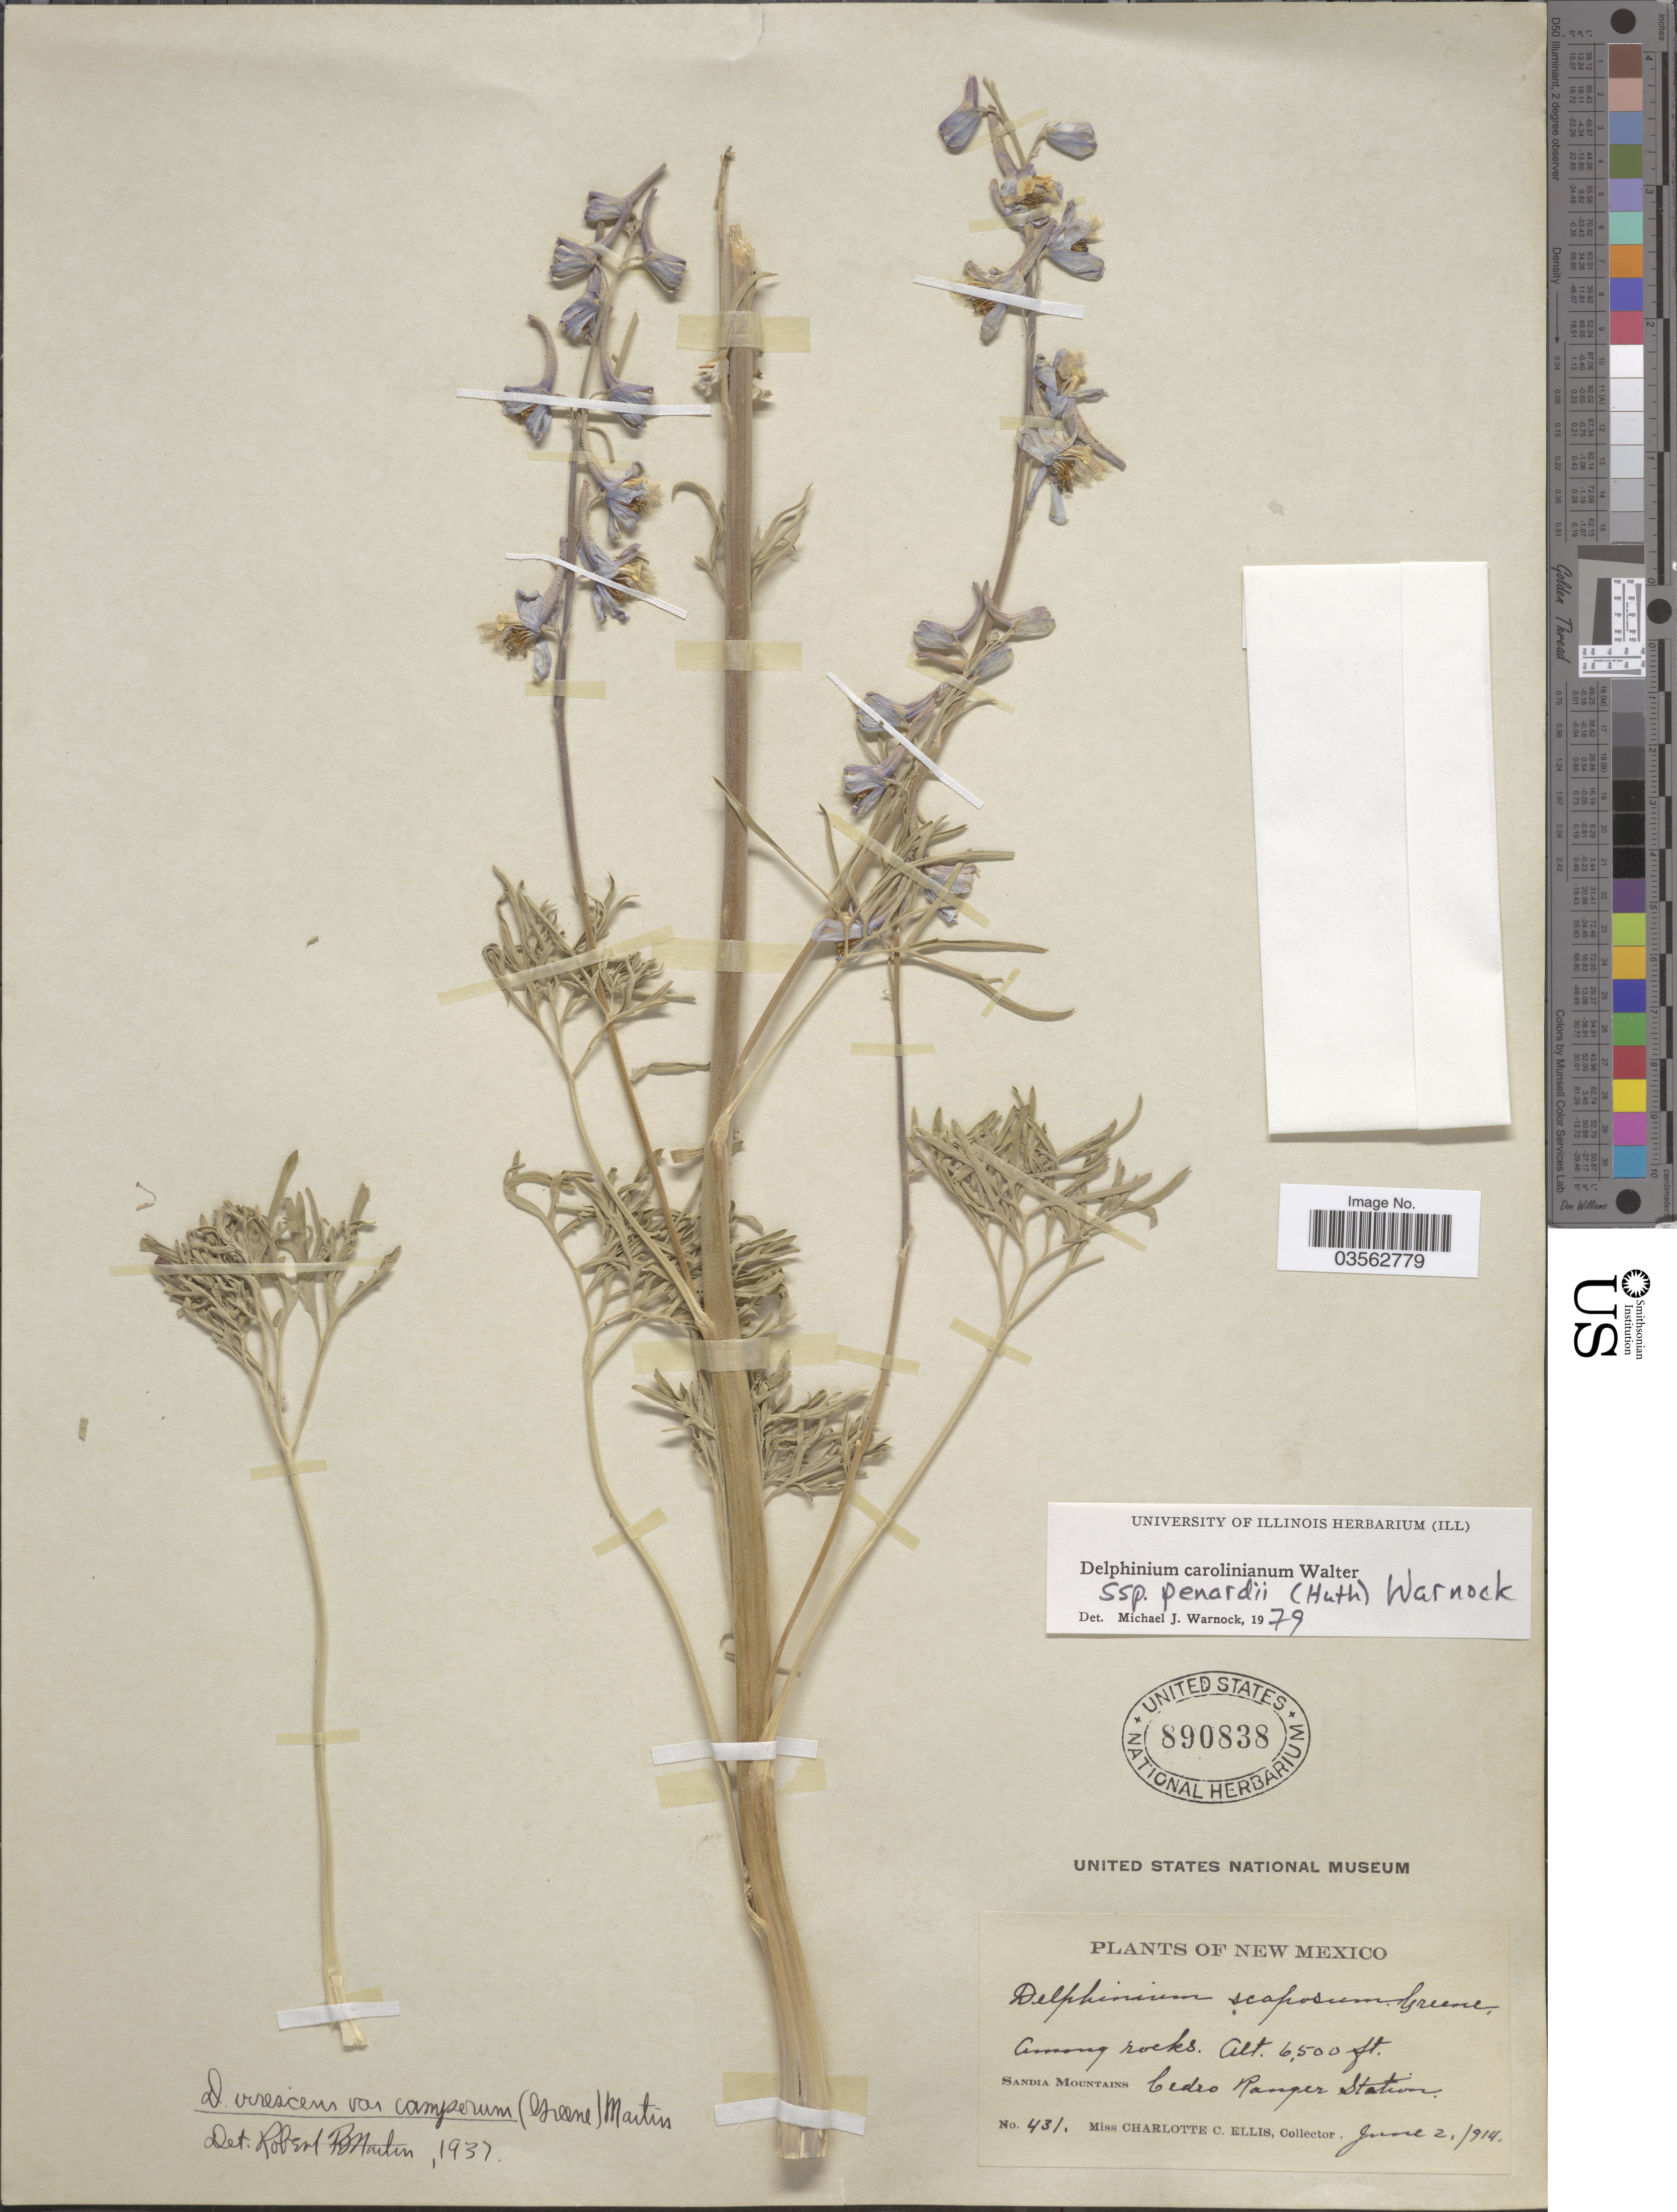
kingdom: Plantae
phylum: Tracheophyta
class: Magnoliopsida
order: Ranunculales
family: Ranunculaceae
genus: Delphinium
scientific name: Delphinium carolinianum subsp. penardii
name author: (Huth) M.J. Warnock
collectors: C. C. Ellis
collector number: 431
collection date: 1914-06-02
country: United States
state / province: New Mexico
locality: Among rocks. Sandia Mountains Cedro Ranger Station.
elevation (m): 1981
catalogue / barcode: US 890838